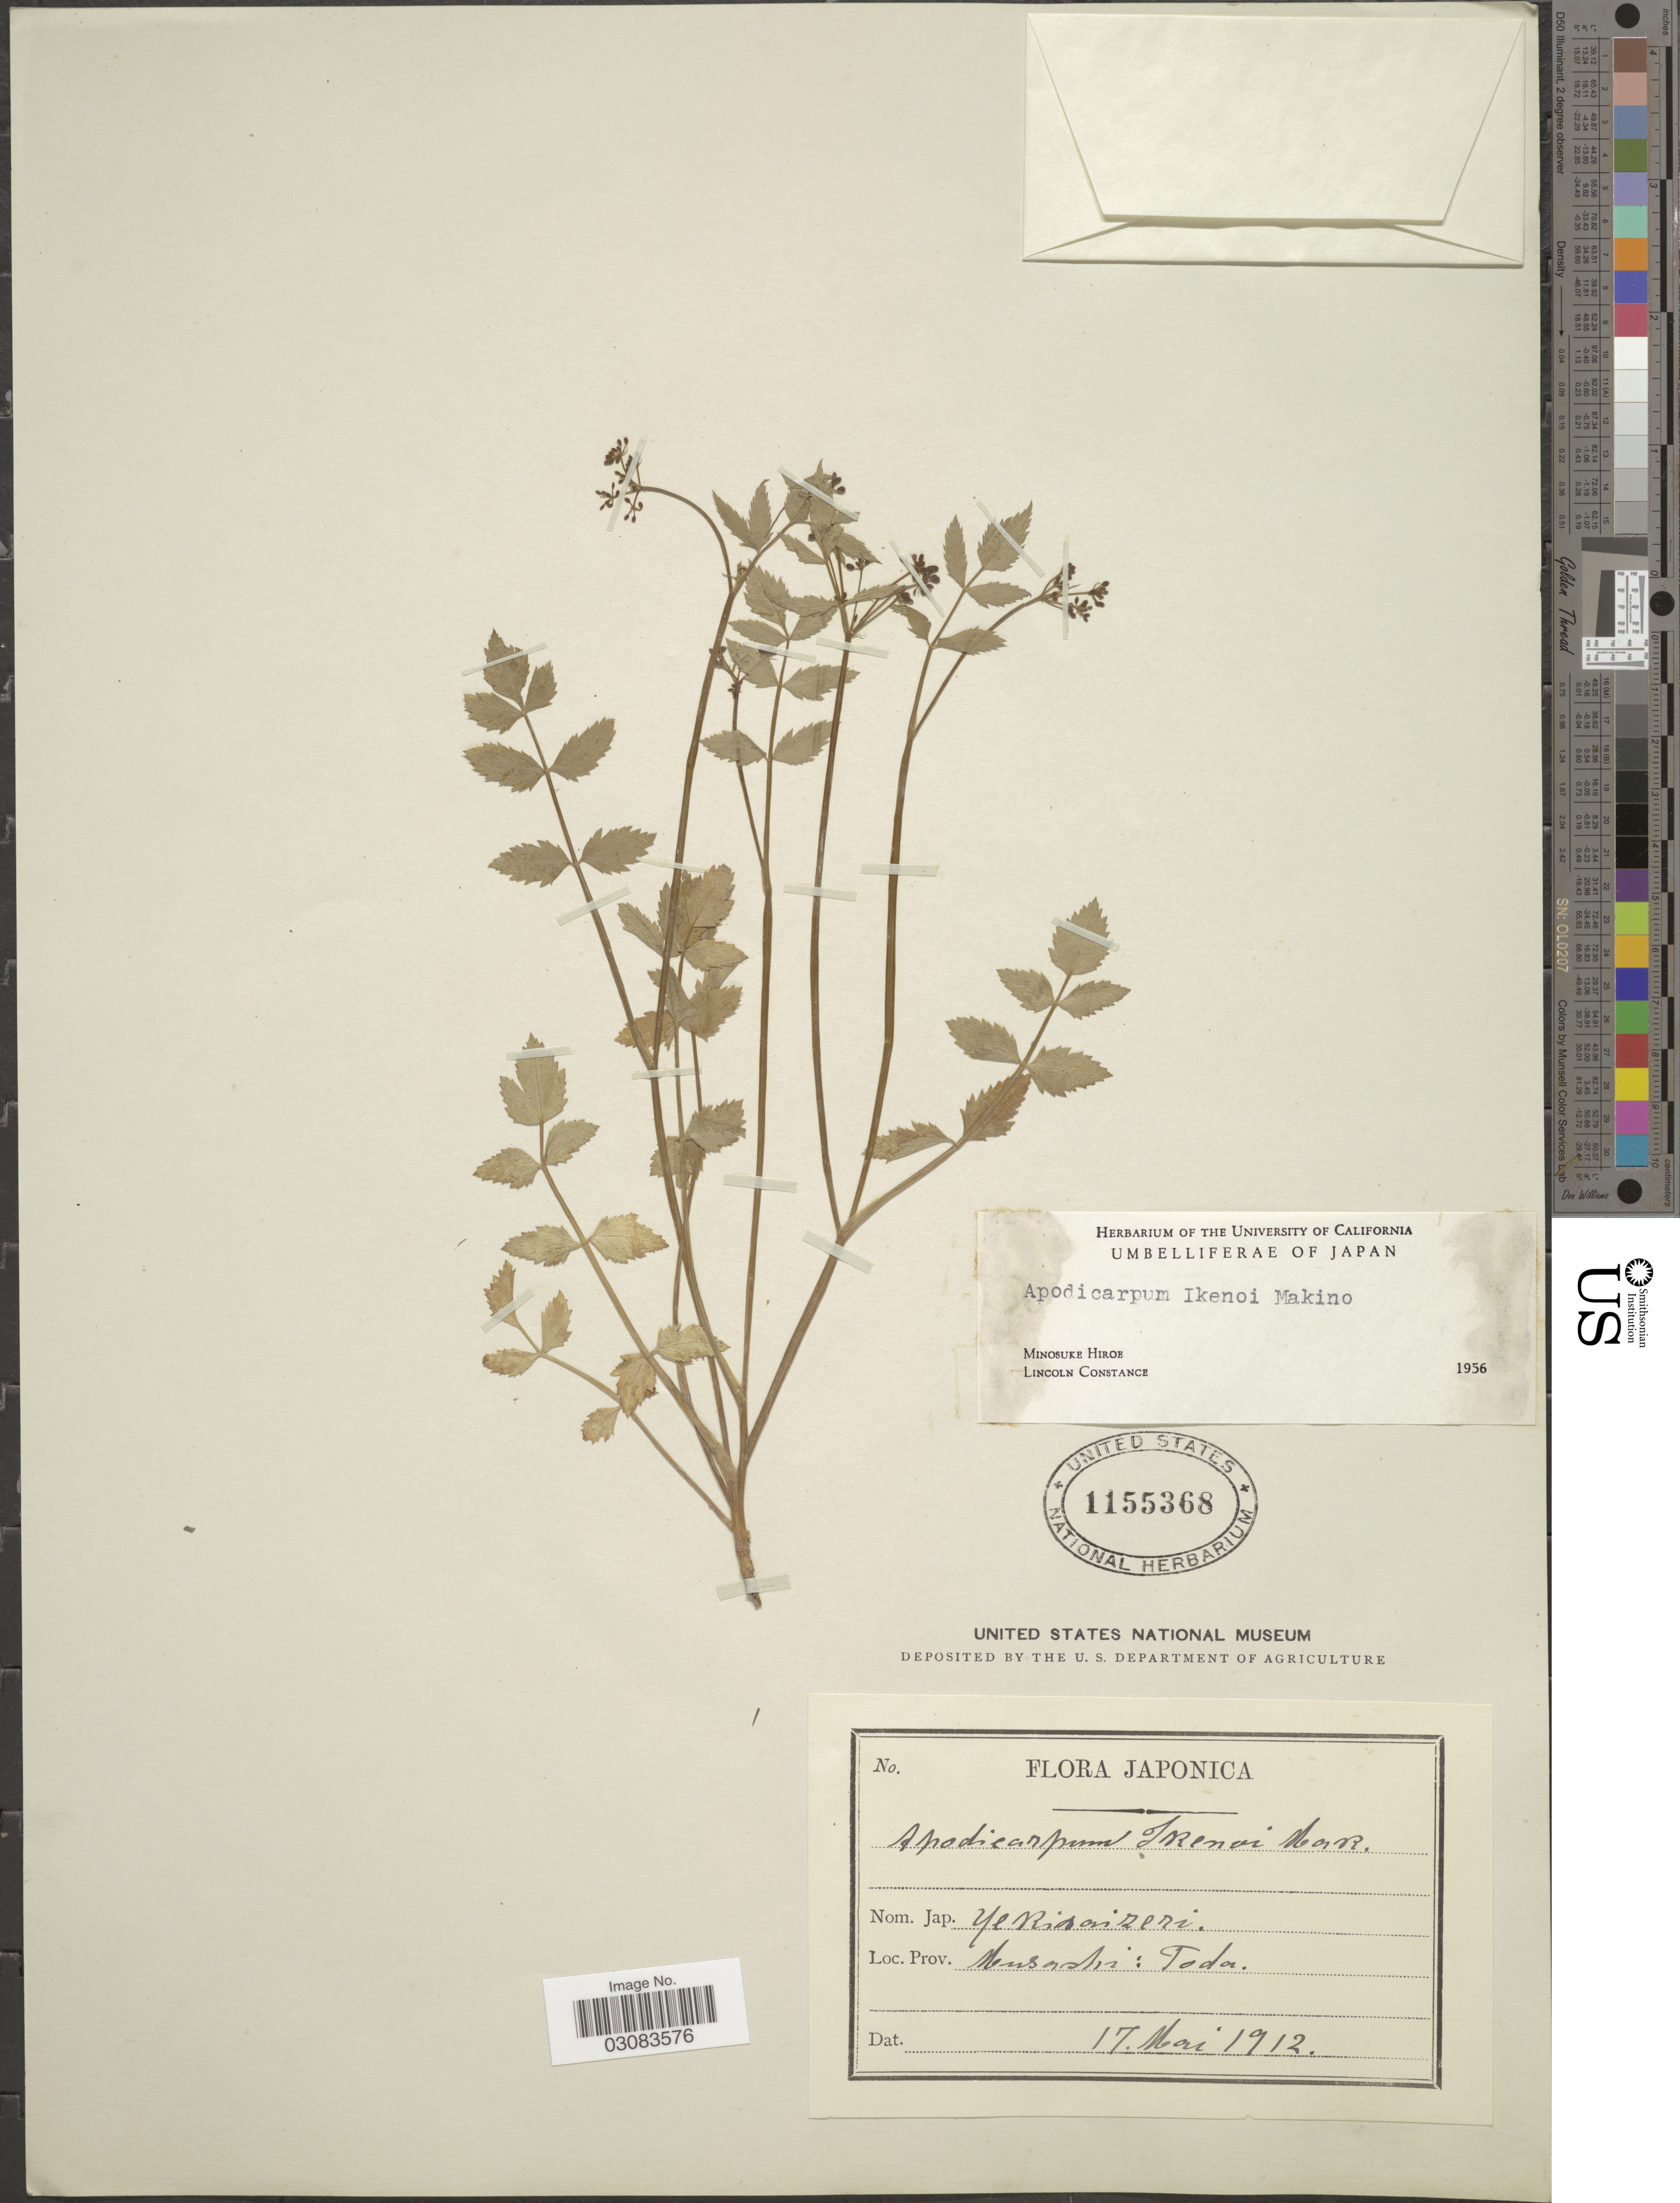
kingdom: Plantae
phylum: Tracheophyta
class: Magnoliopsida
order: Apiales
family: Apiaceae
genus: Apodicarpum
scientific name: Apodicarpum ikenoi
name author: Makino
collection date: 1912-05-17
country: Japan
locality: Musashi: Toda.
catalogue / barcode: US 1155368